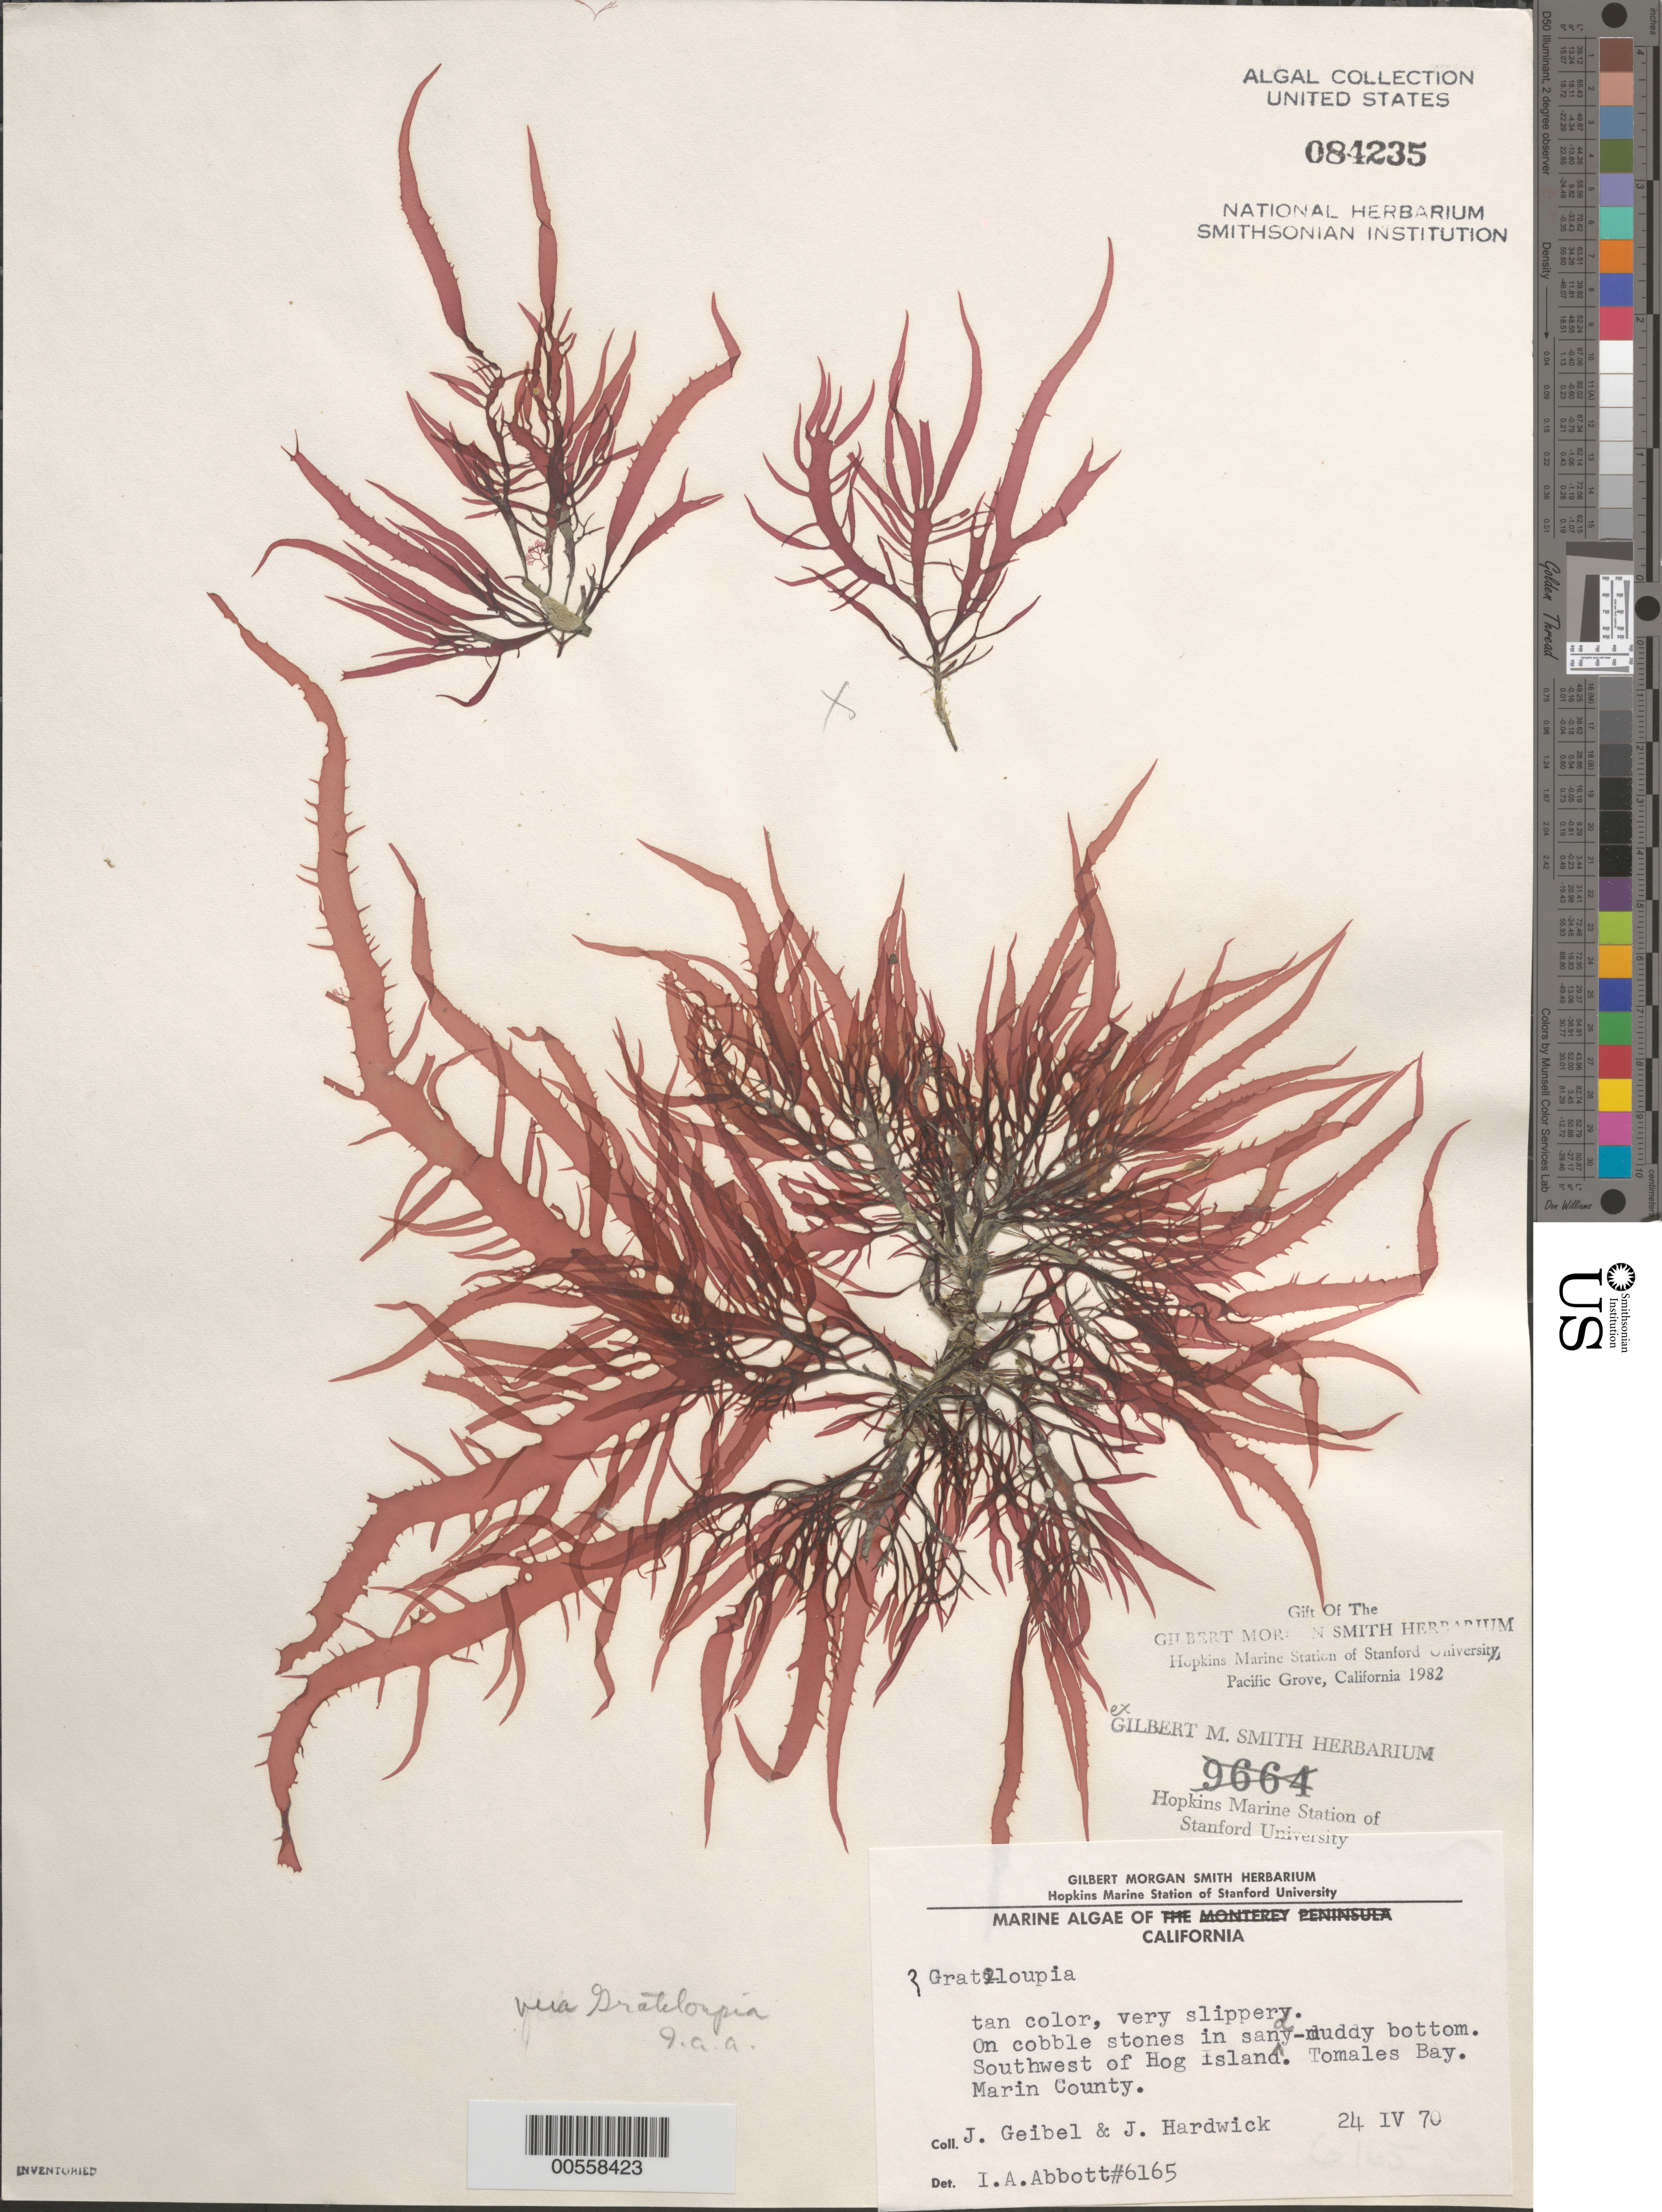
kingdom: Plantae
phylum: Rhodophyta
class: Florideophyceae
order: Halymeniales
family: Halymeniaceae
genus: Grateloupia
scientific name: Grateloupia sp.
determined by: Abbott, Isabella A.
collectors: J. Geibel & J. Hardwick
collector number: IAA 6165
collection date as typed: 24 Apr 1970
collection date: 1970-04-24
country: United States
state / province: California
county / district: Marin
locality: Tomales Bay, southwest of Hog Island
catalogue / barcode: US 84235